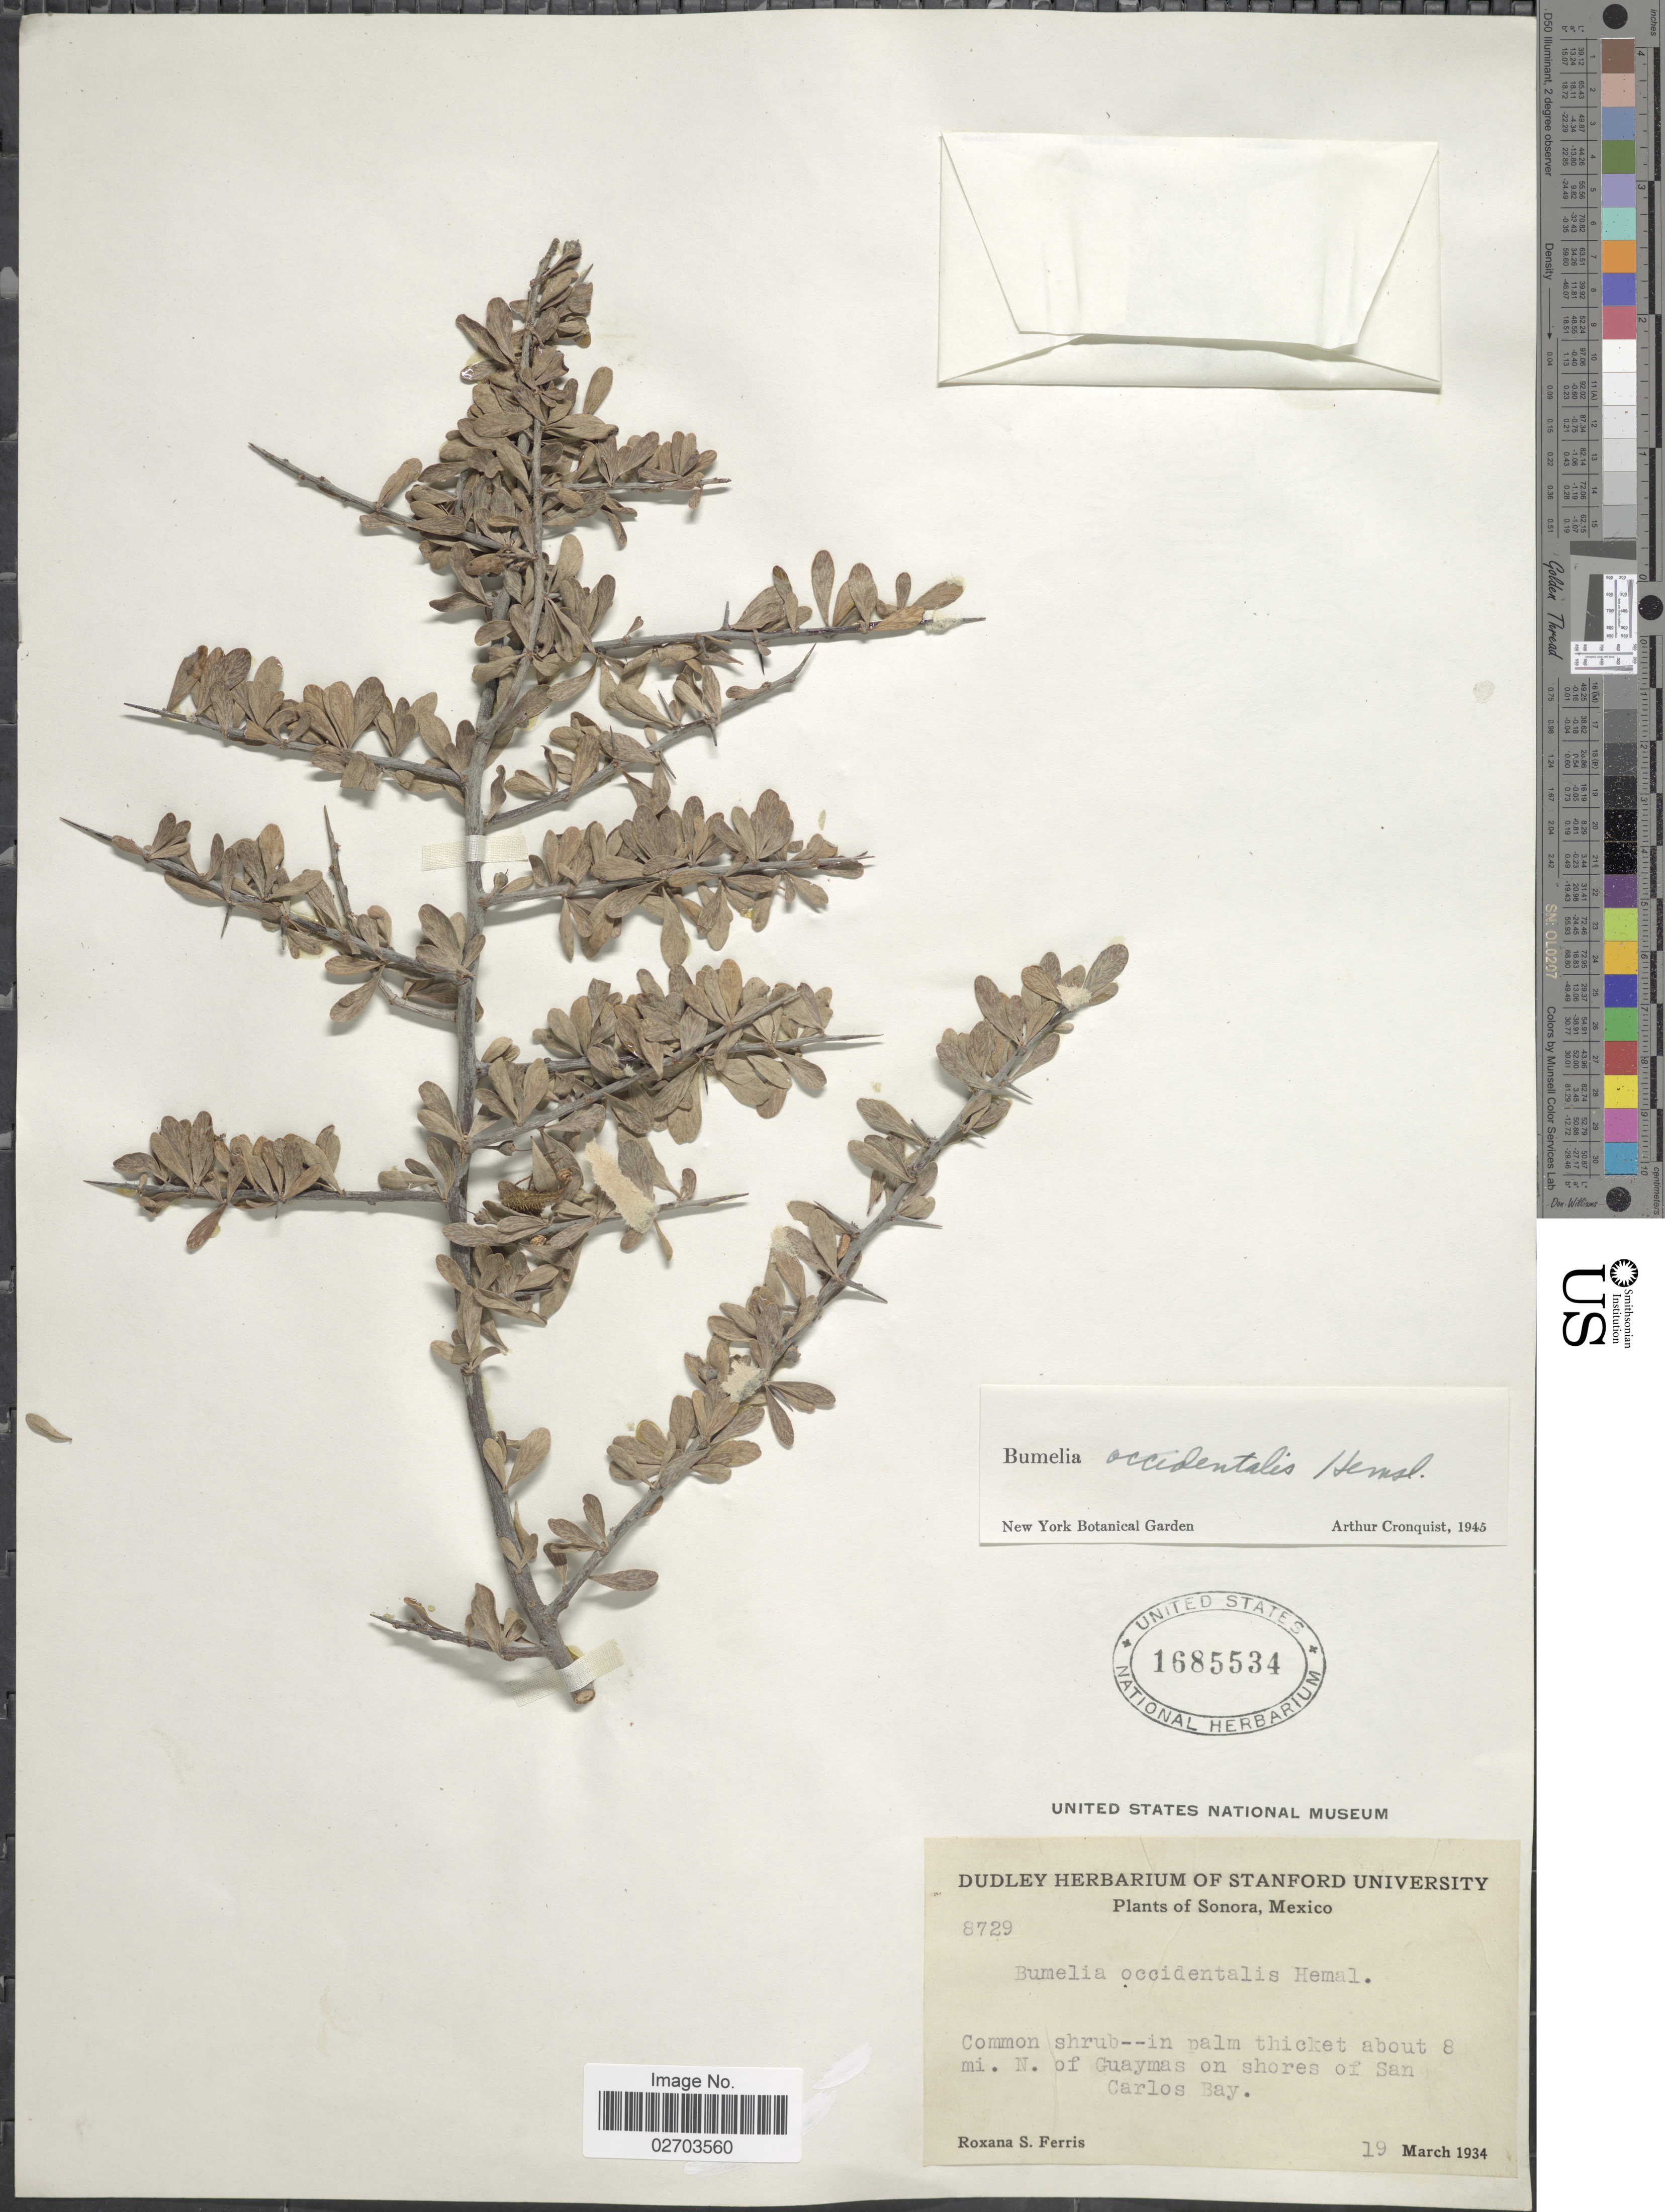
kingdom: Plantae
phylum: Tracheophyta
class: Magnoliopsida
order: Ericales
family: Sapotaceae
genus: Sideroxylon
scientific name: Sideroxylon occidentale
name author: (Hemsl.) T.D. Penn.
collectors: R. S. Ferris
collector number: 8729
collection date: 1934-03-19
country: Mexico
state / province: Sonora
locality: In palm thicket about 8 mi. N of Guaymas on shores of San Carlos Bay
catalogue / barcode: US 1685534